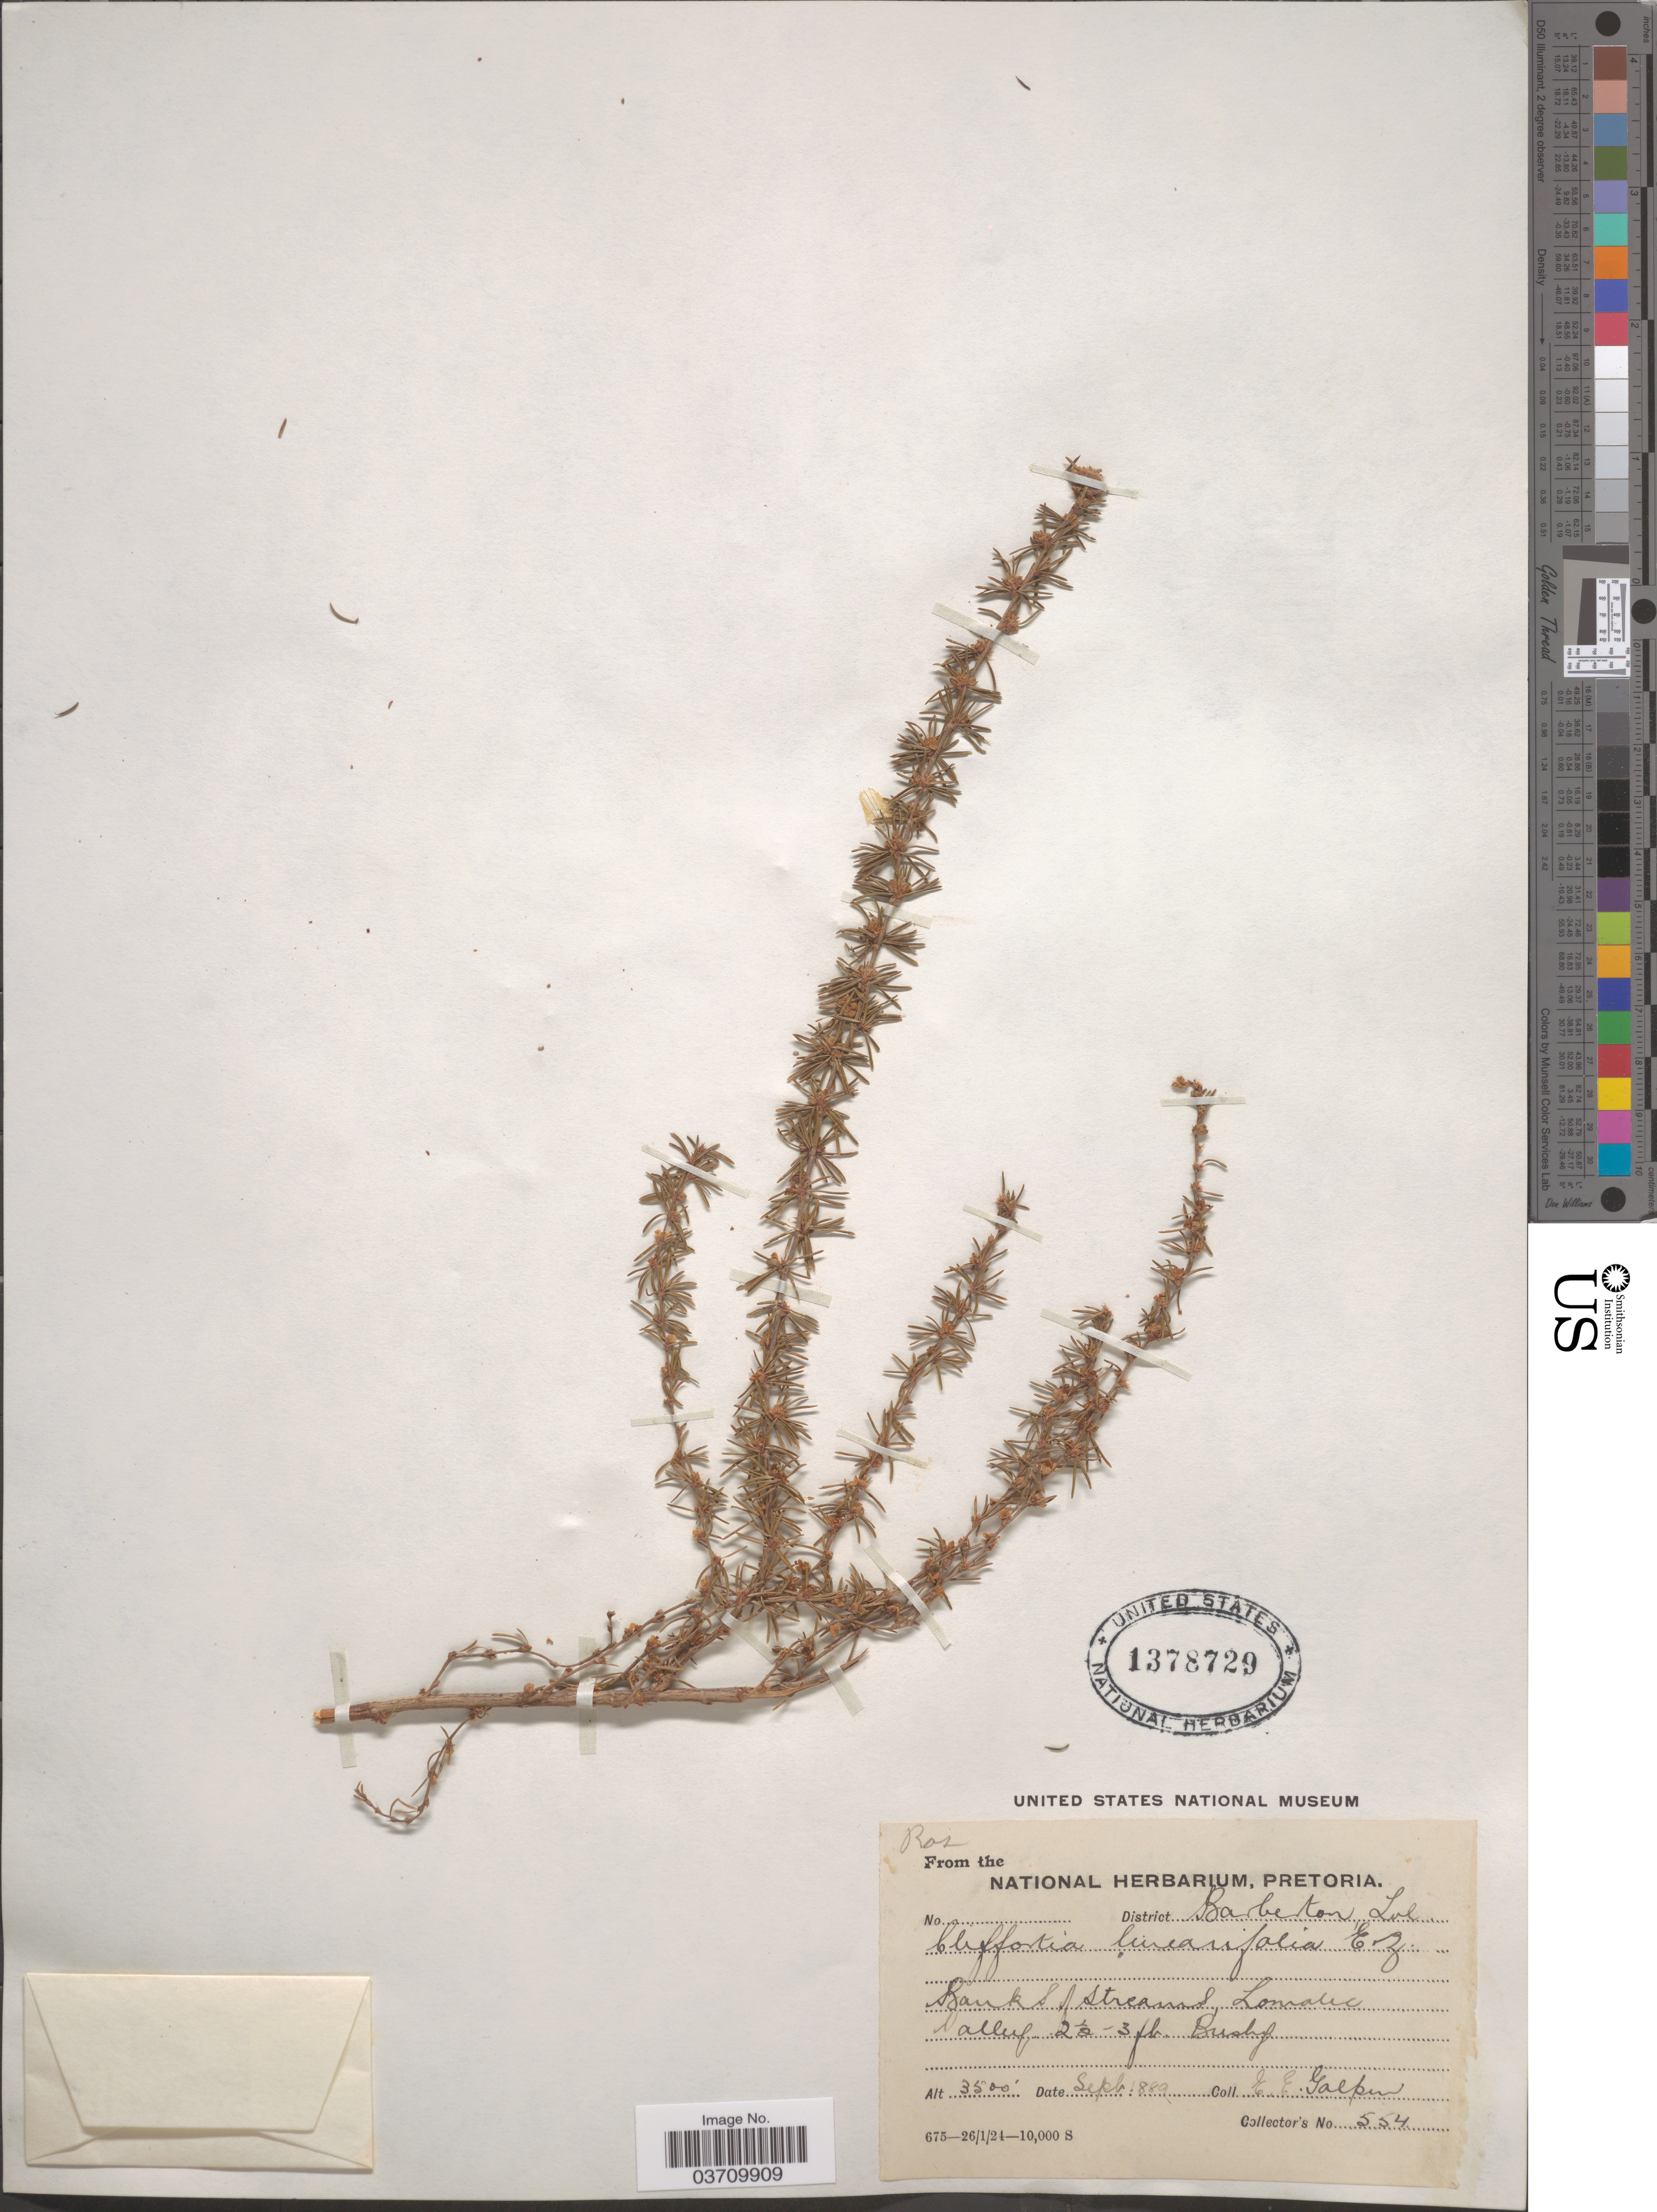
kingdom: Plantae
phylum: Tracheophyta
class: Magnoliopsida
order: Rosales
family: Rosaceae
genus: Cliffortia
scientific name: Cliffortia linearifolia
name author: Eckl. & Zeyh.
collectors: E. Galpin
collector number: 554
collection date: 1889-09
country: South Africa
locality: District Barberton Tvl. Banks of streams, Lomalee [interpreted].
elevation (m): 1067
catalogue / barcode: US 1378729